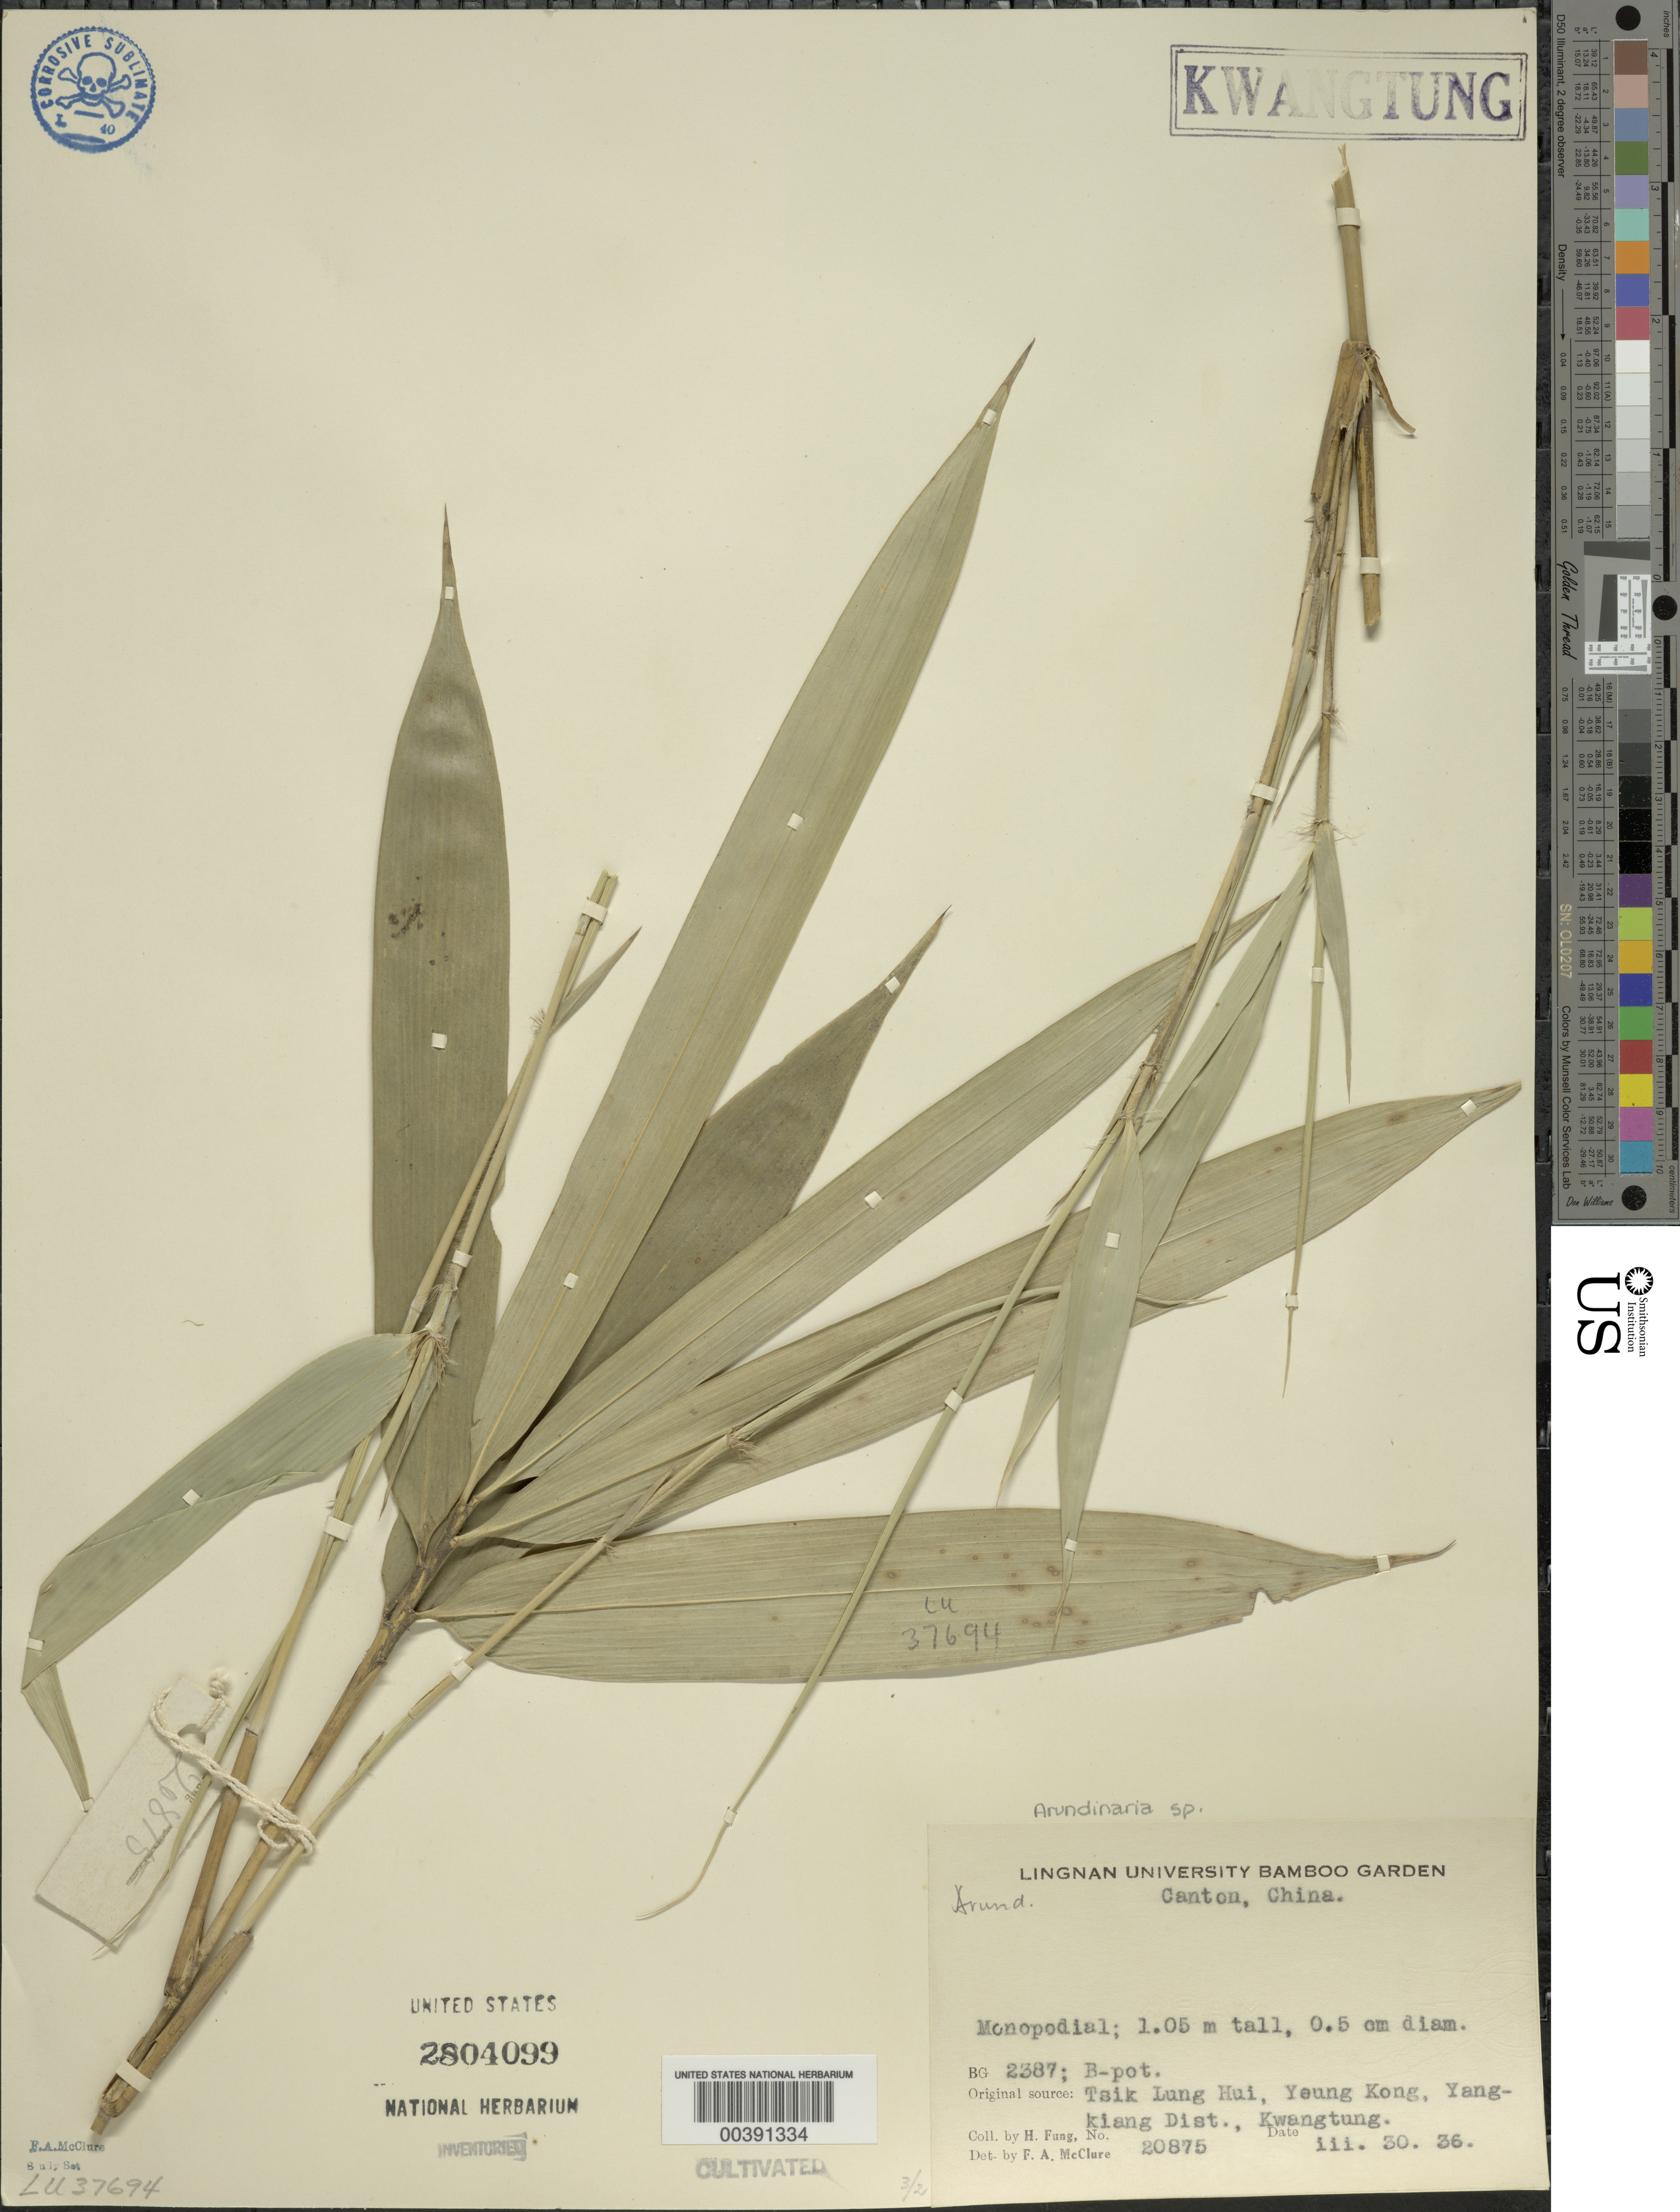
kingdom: Plantae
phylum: Tracheophyta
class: Liliopsida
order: Poales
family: Poaceae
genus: Arundinaria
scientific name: Arundinaria sp.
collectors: H. L. Fung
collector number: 20875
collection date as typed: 30 Mar 1936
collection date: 1936-03-30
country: China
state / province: Guangdong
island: Honam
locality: Lingnan univ. bg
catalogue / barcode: US 2804099